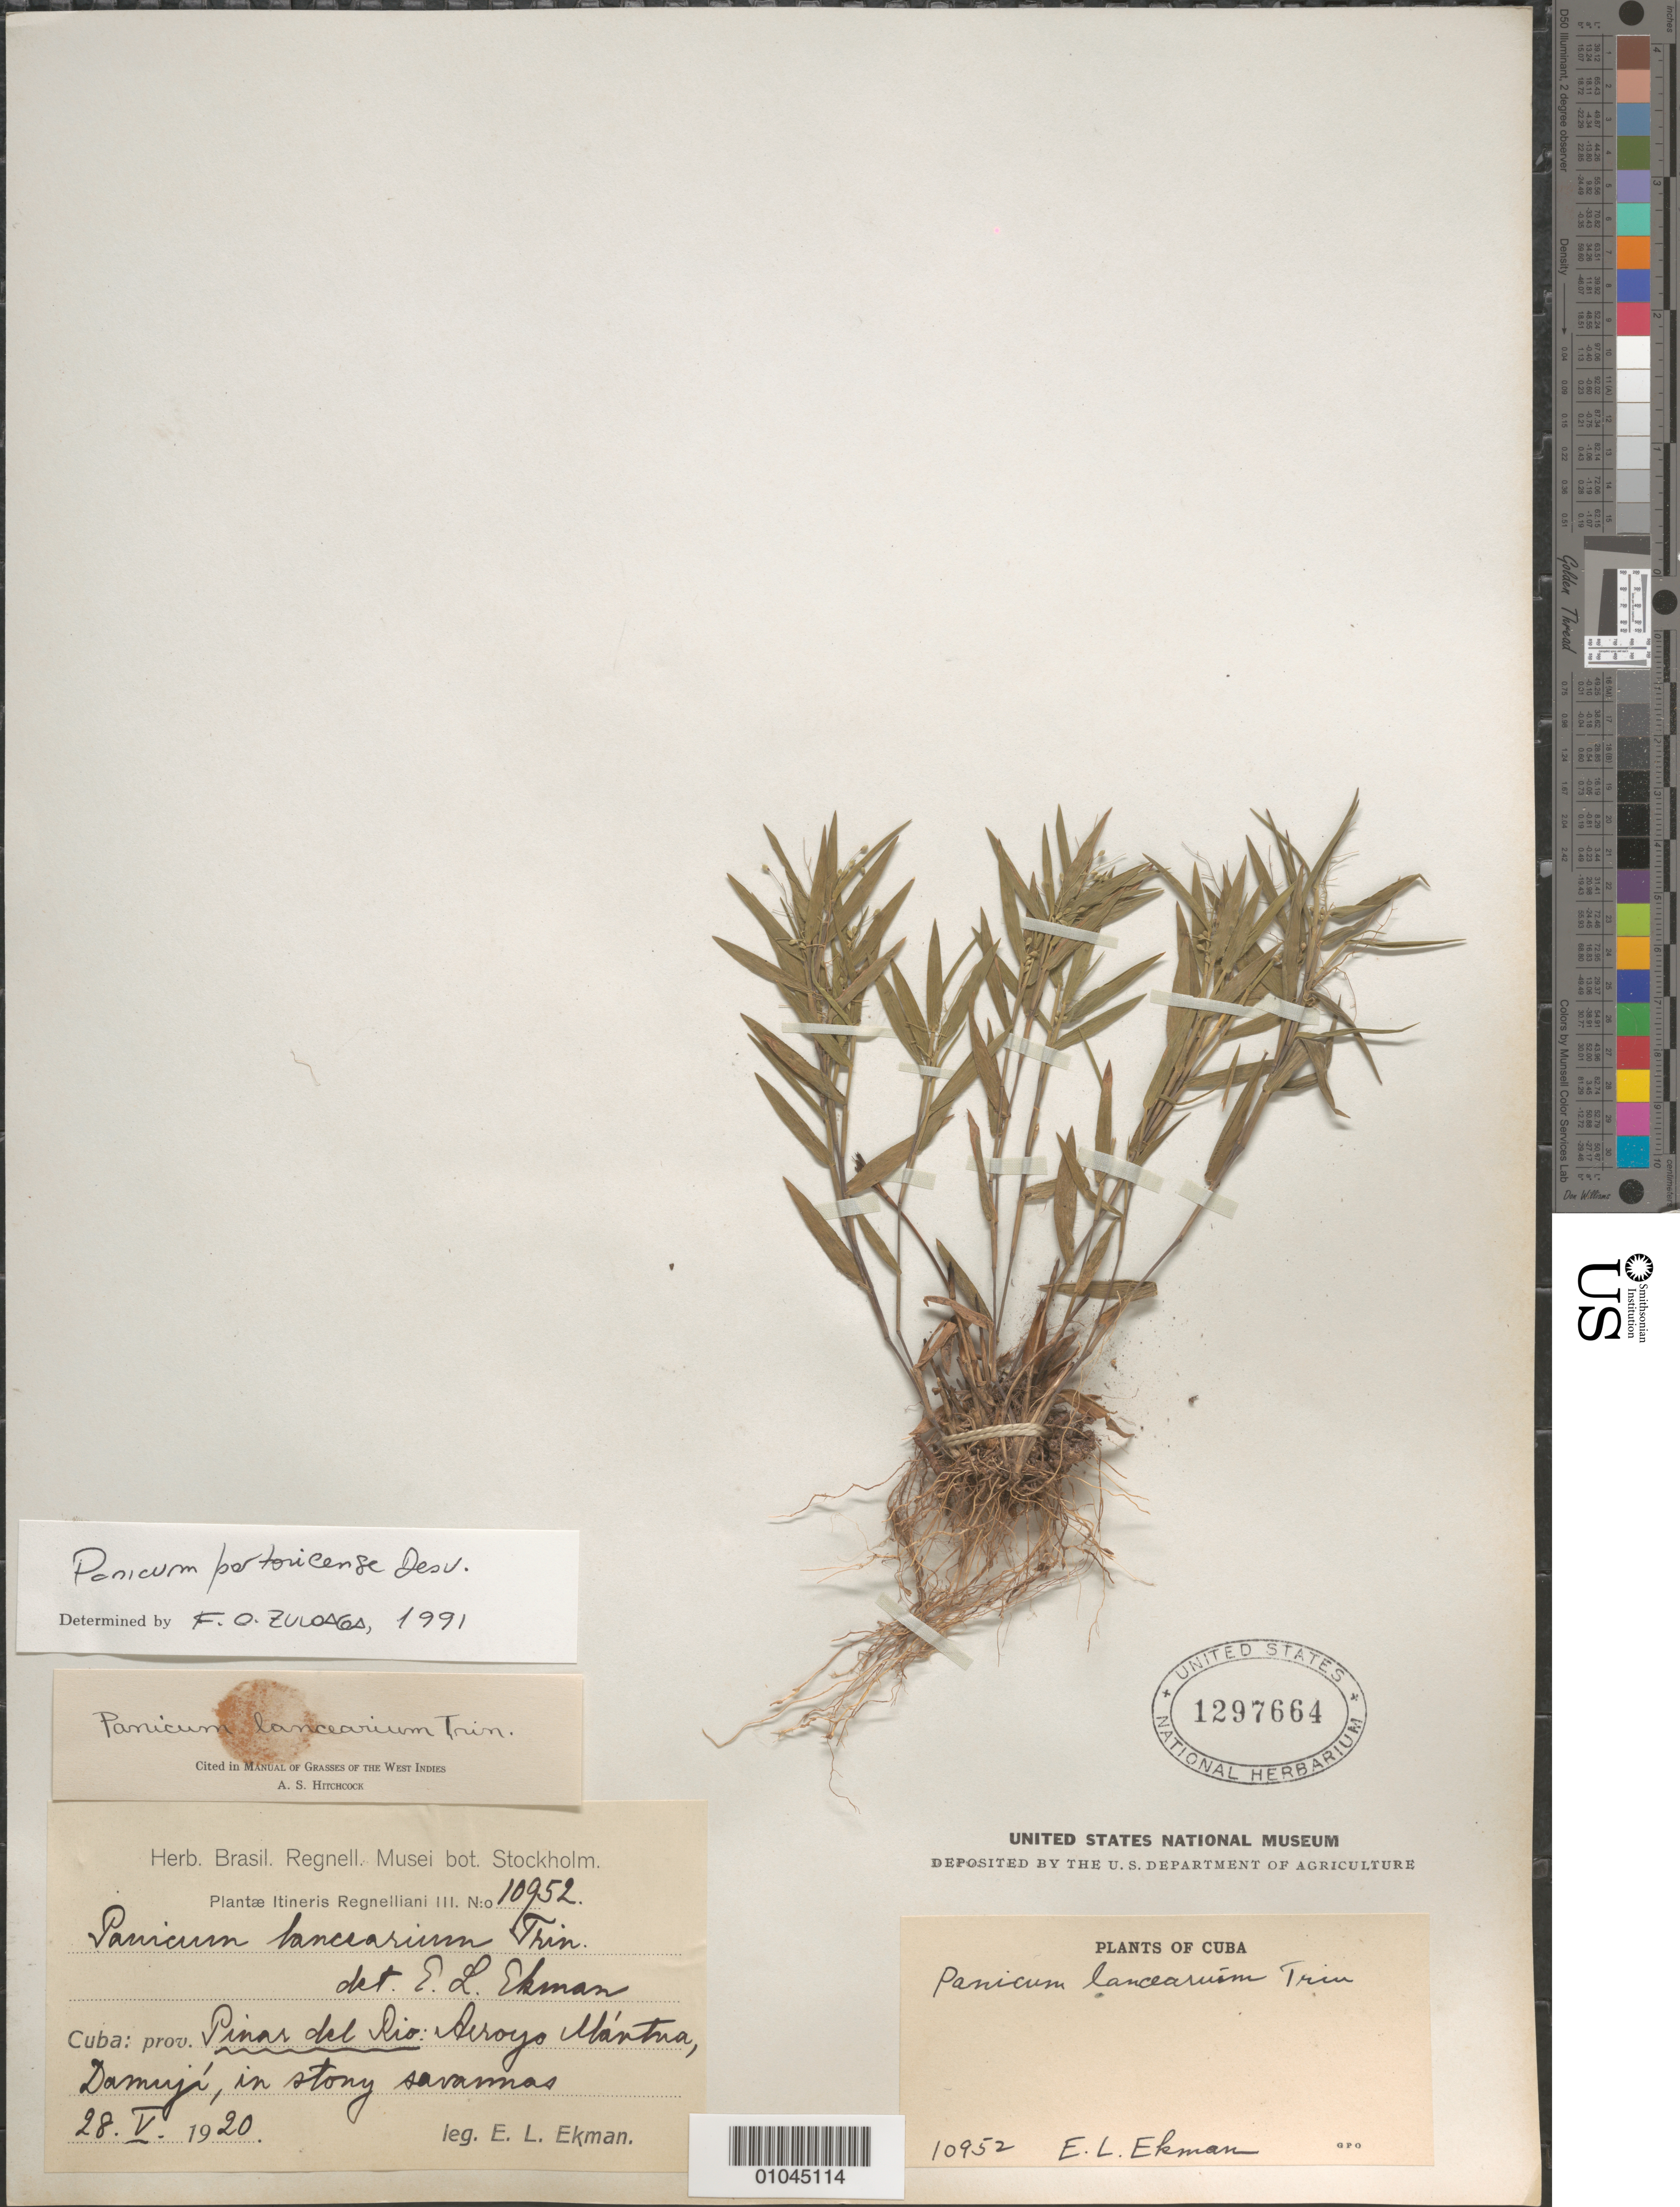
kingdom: Plantae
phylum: Tracheophyta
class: Liliopsida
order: Poales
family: Poaceae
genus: Panicum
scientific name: Panicum portoricense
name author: Desv. ex Ham.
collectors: E. L. Ekman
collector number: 10952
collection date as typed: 28 May 1920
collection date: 1920-05-28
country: Cuba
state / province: Pinar del Rio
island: Cuba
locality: Arroyo Mantua, Damuji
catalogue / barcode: US 1297664